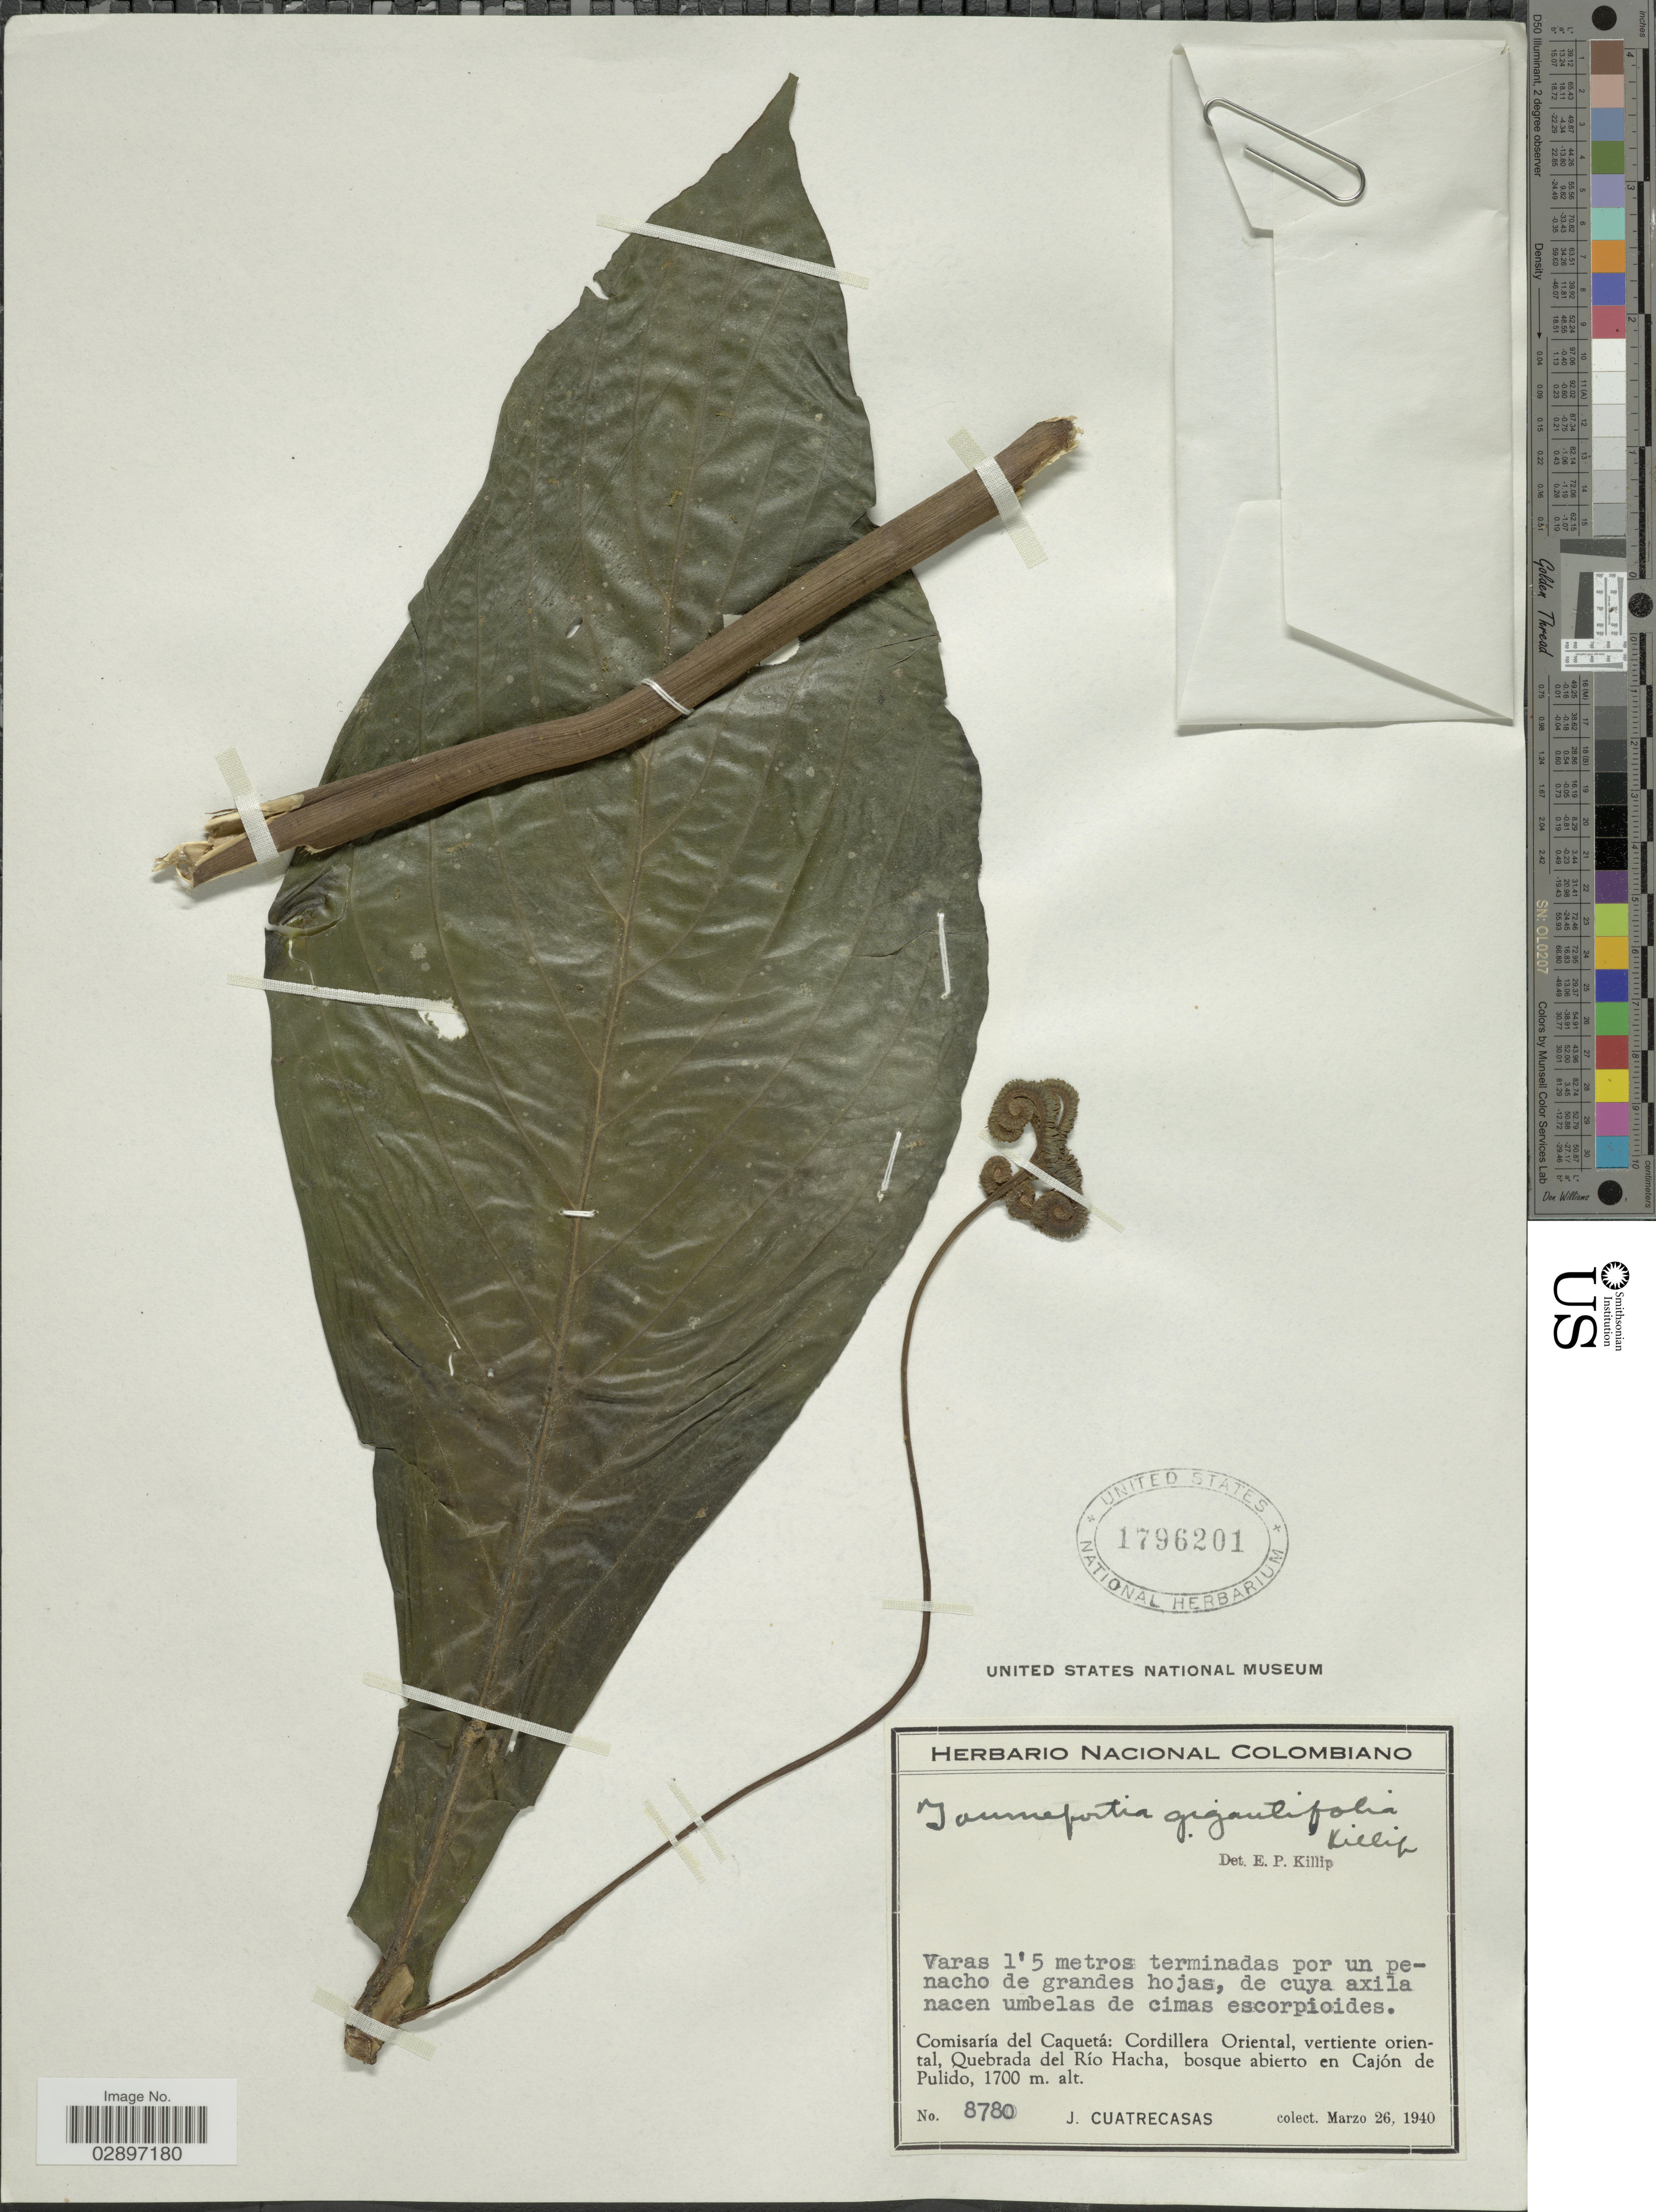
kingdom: Plantae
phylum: Tracheophyta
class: Magnoliopsida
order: Boraginales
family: Heliotropiaceae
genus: Tournefortia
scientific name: Tournefortia gigantifolia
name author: Killip ex J.S. Mill.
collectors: J. Cuatrecasas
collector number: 8780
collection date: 1940-03-26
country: Colombia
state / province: Caquetá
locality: Comisaría del Caquetá: Cordillera Oriental, vertiente oriental, Quebrada del Río Hacha, bosque abierto en Cajón de Pulido.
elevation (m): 1700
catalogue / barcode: US 1796201